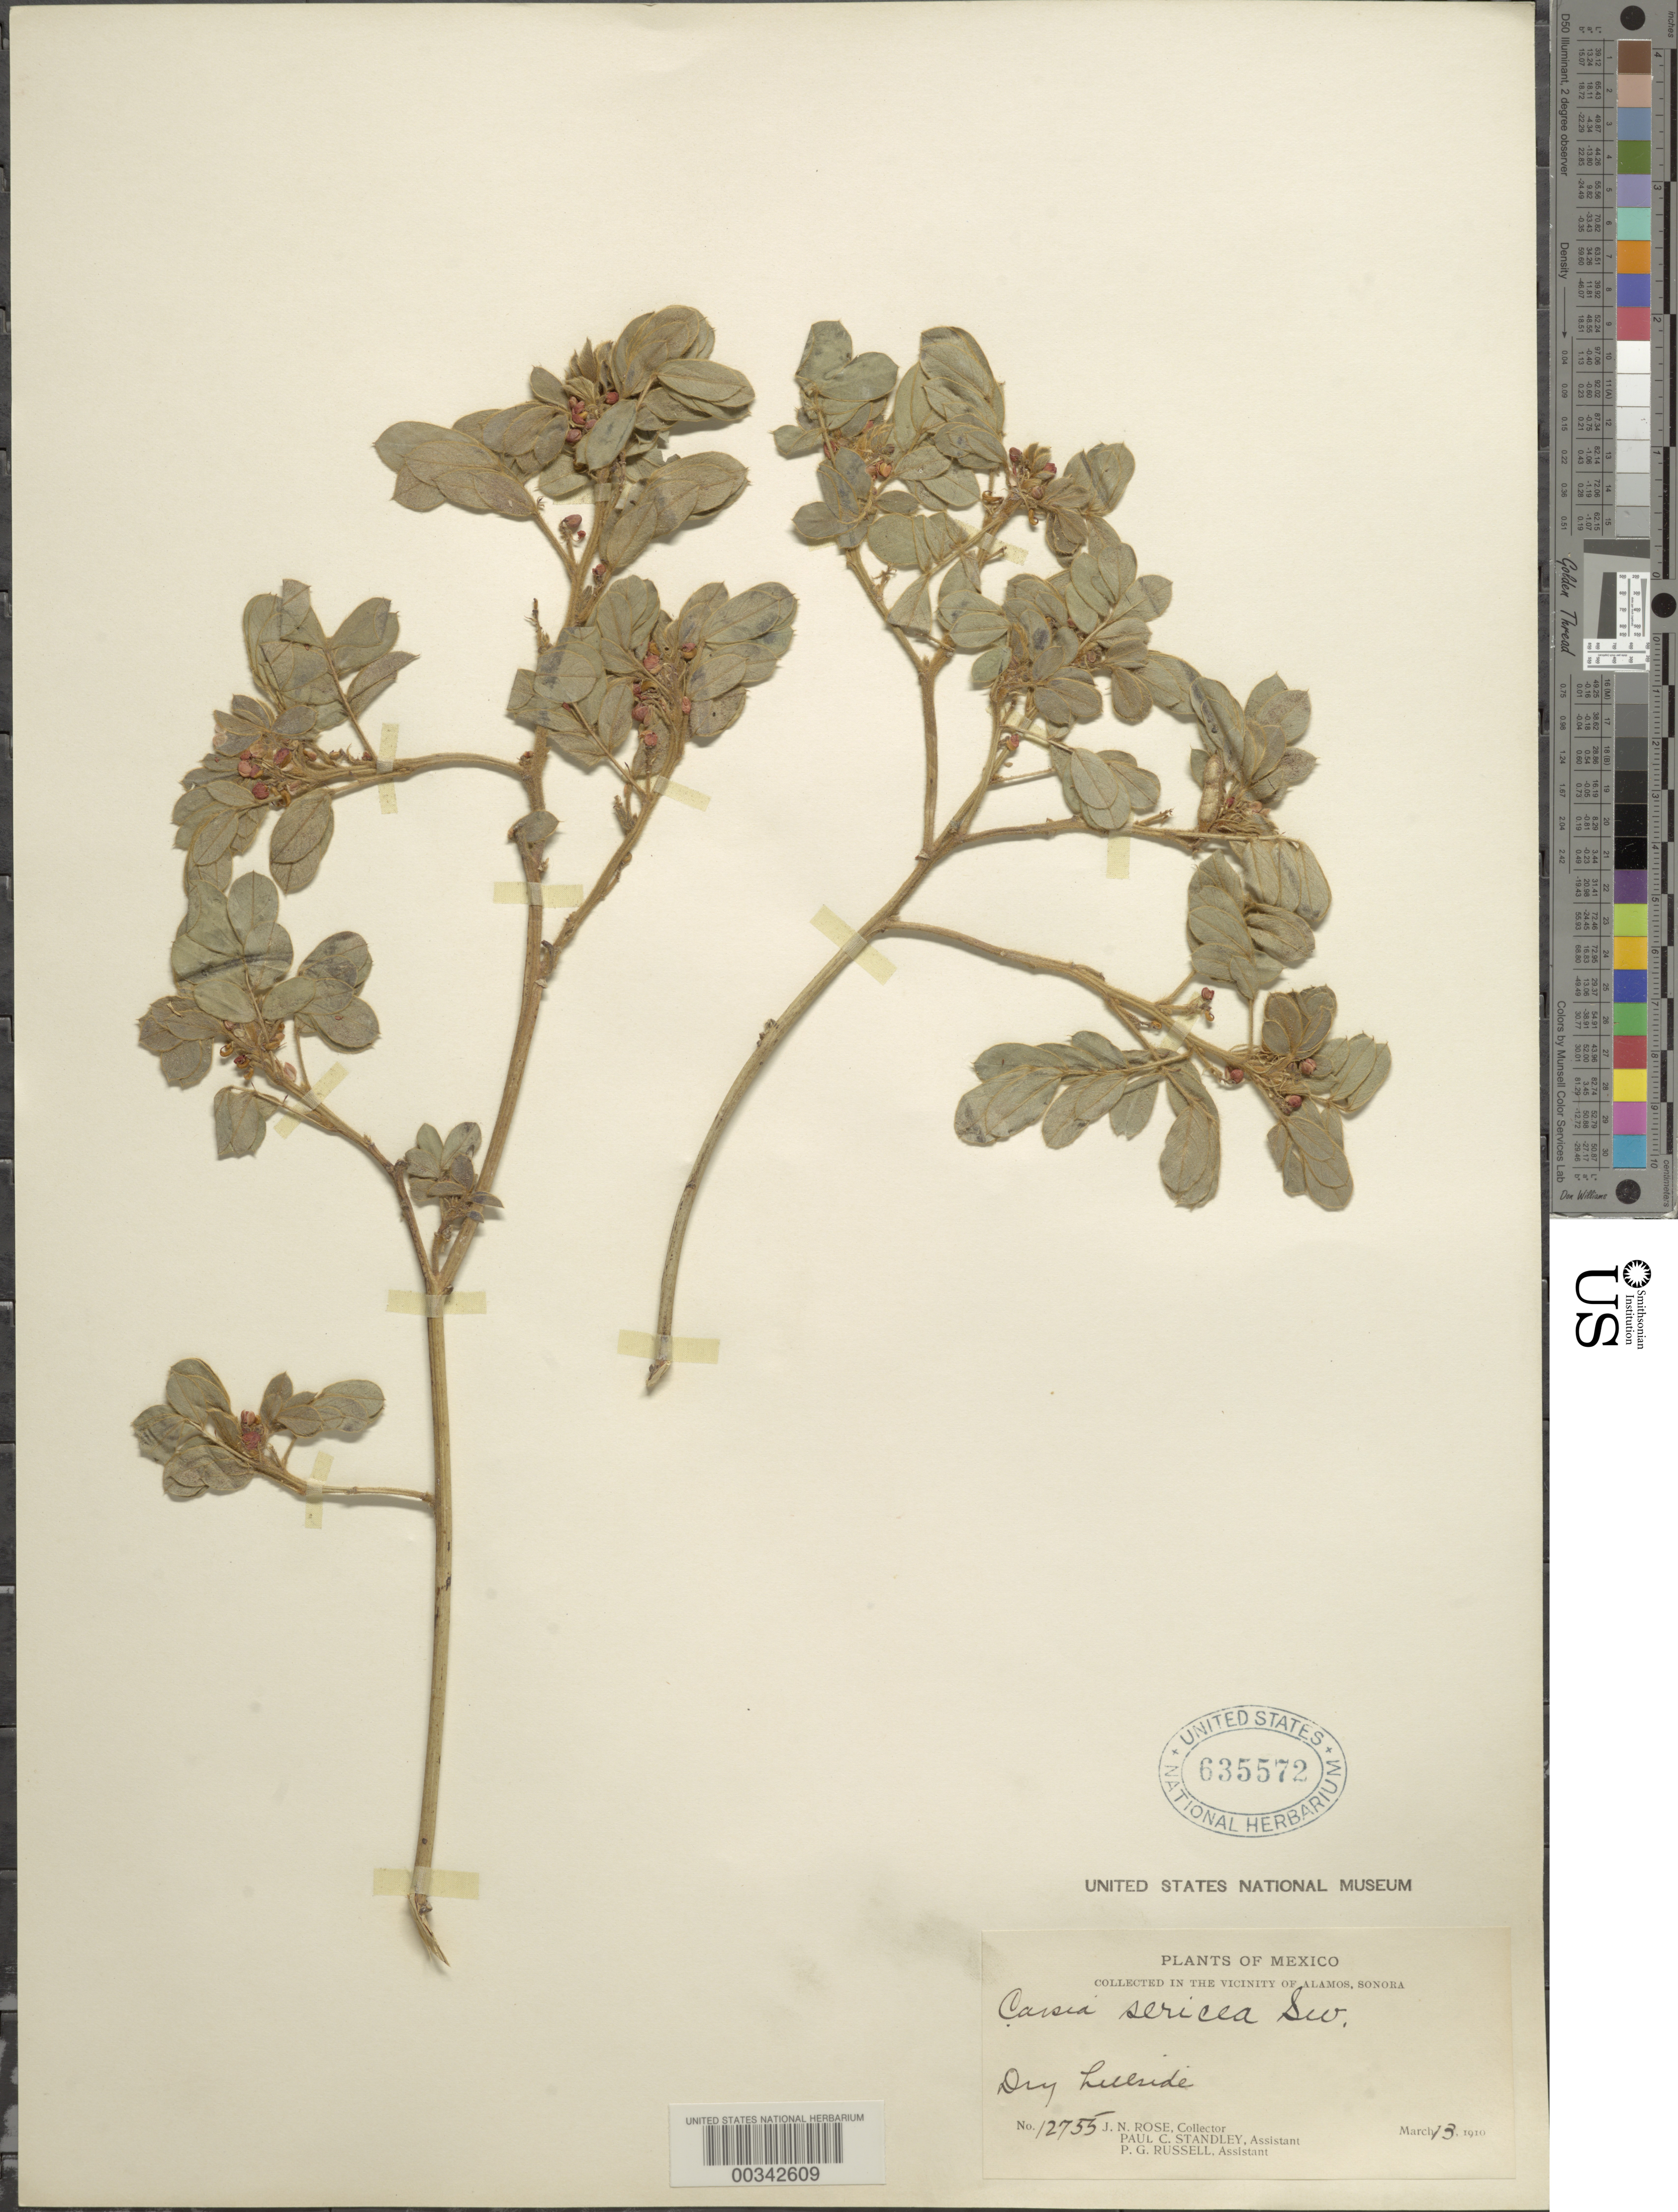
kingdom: Plantae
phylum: Tracheophyta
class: Magnoliopsida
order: Fabales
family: Fabaceae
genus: Senna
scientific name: Senna uniflora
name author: (Mill.) H.S. Irwin & Barneby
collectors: J. N. Rose, P. C. Standley & P. G. Russell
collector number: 12755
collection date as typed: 13 Mar 1910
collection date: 1910-03-13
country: Mexico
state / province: Sonora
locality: Vicinity of Alamos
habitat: Dry hillside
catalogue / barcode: US 635572